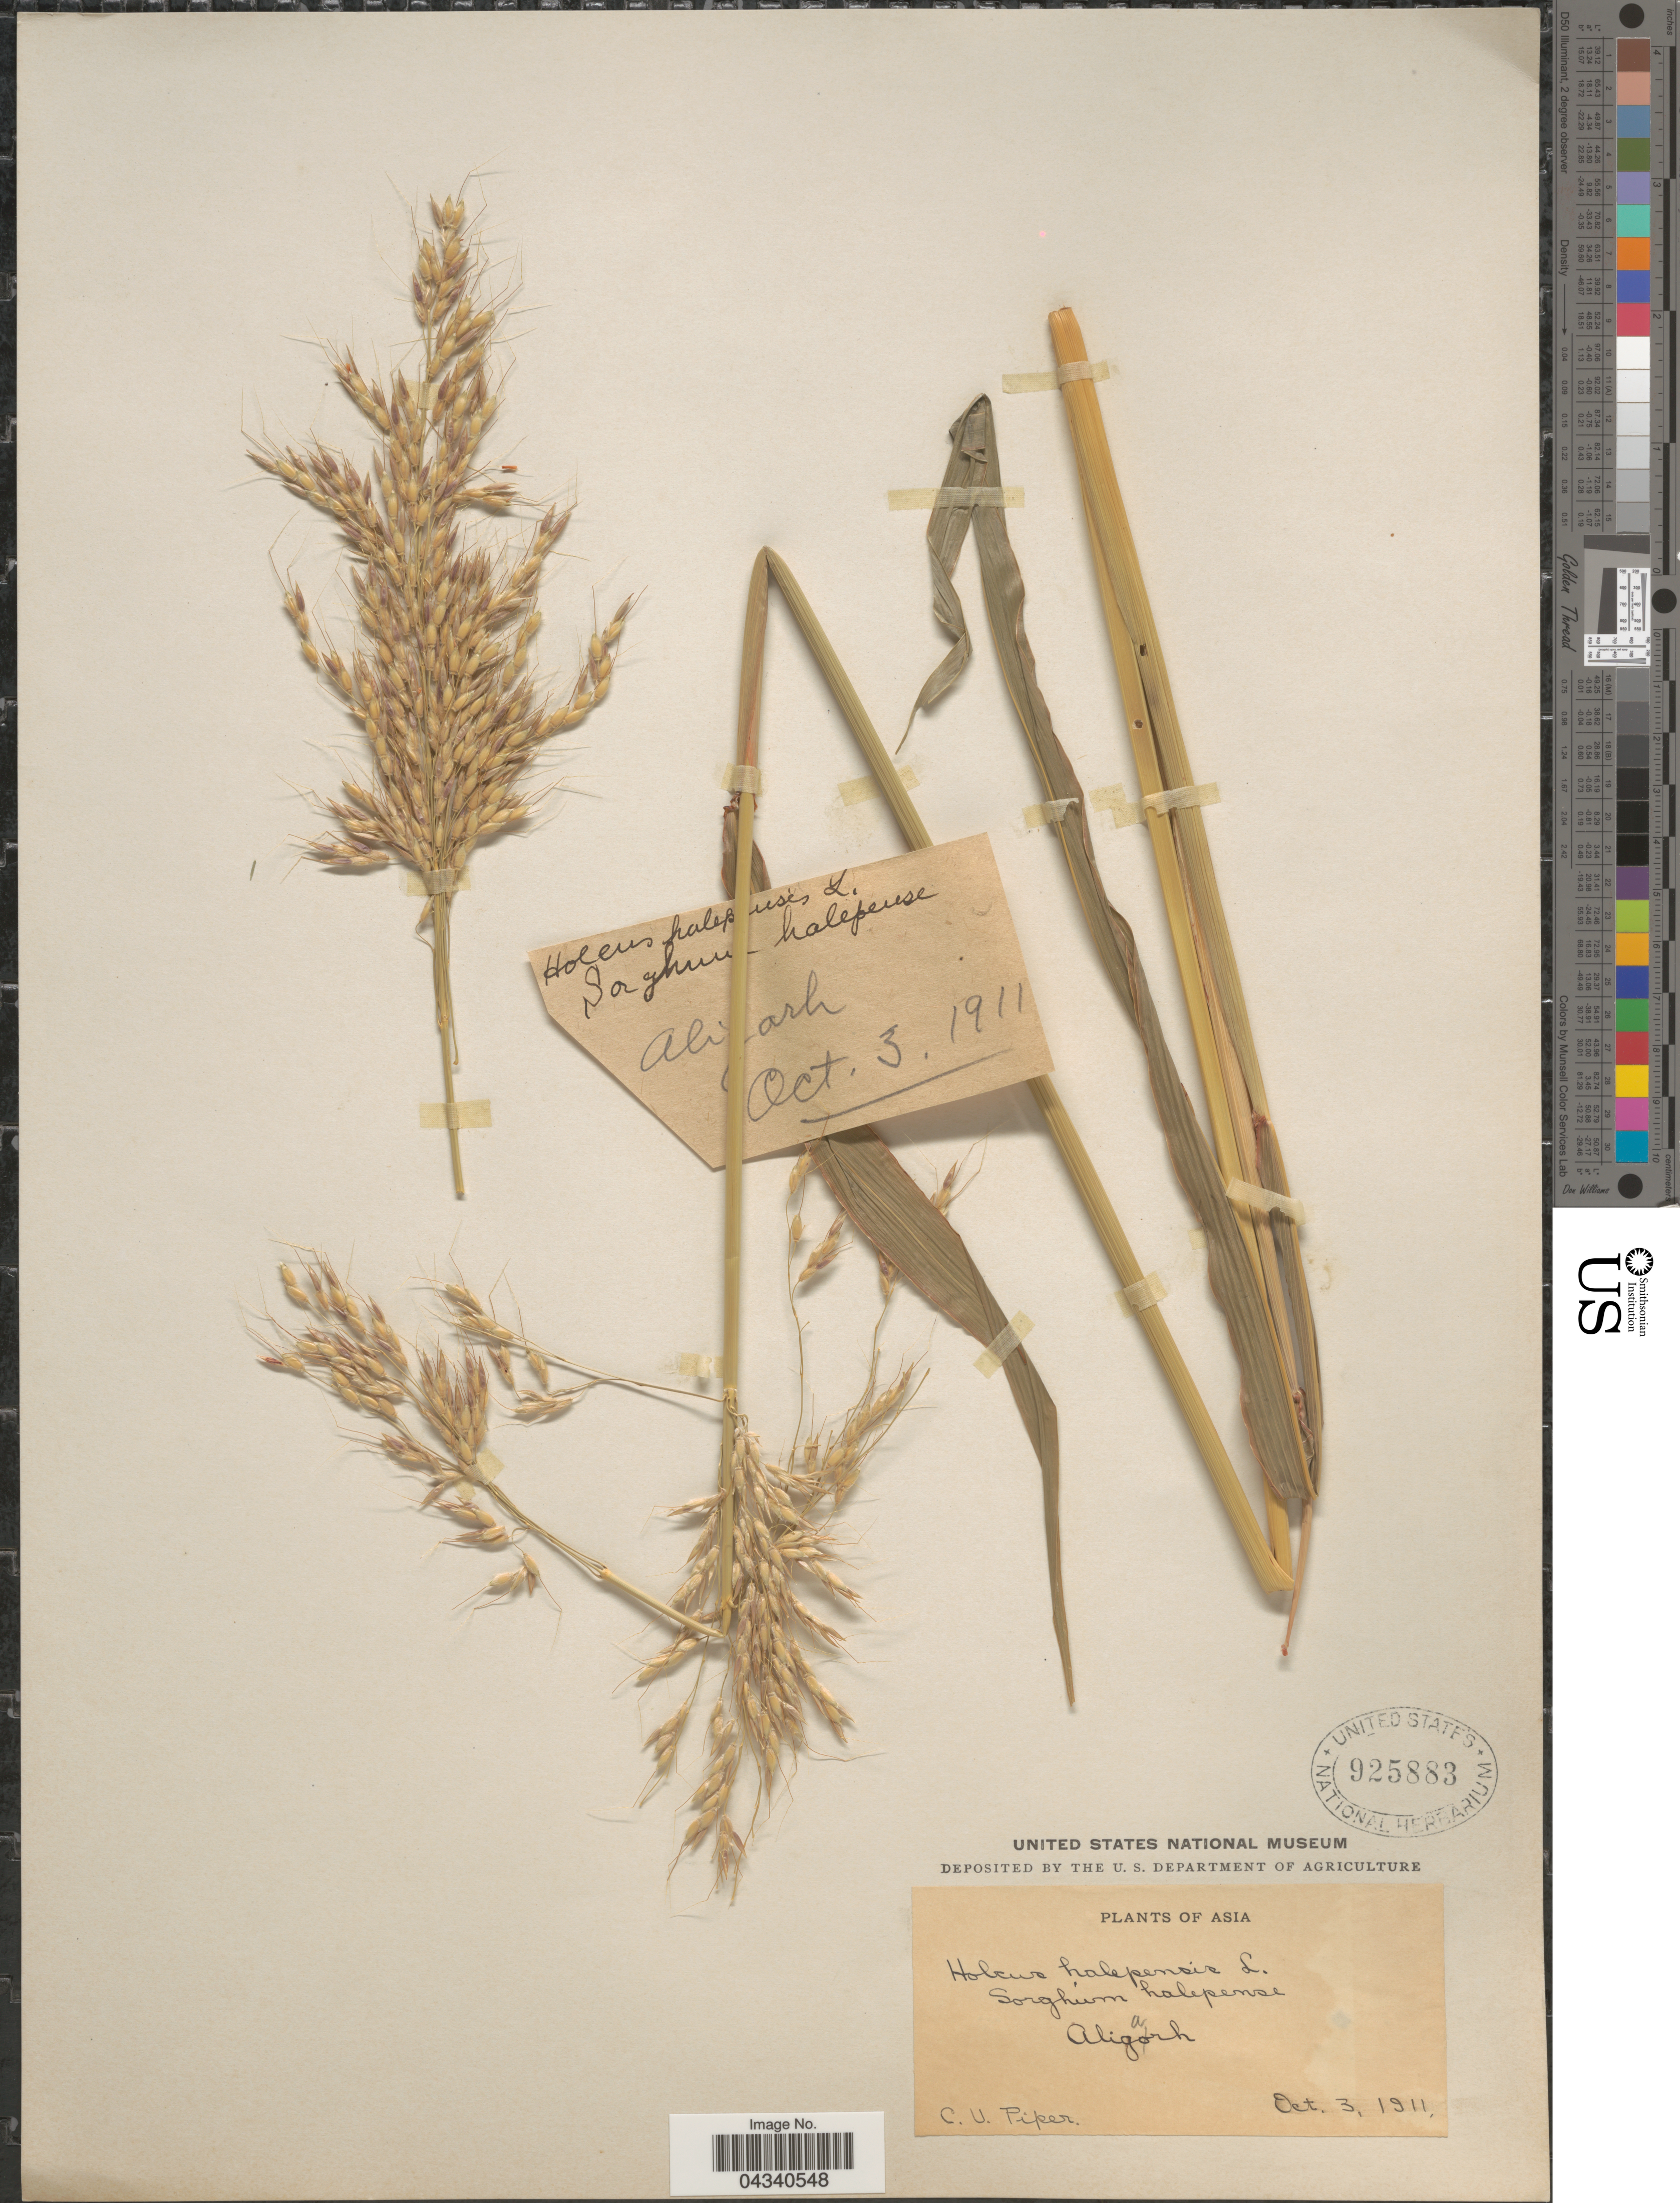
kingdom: Plantae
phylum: Tracheophyta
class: Liliopsida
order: Poales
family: Poaceae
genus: Sorghum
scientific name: Sorghum halepense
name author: (L.) Pers.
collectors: C. V. Piper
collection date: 1911-10-03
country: India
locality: Asia. Aligarh.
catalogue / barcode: US 925883